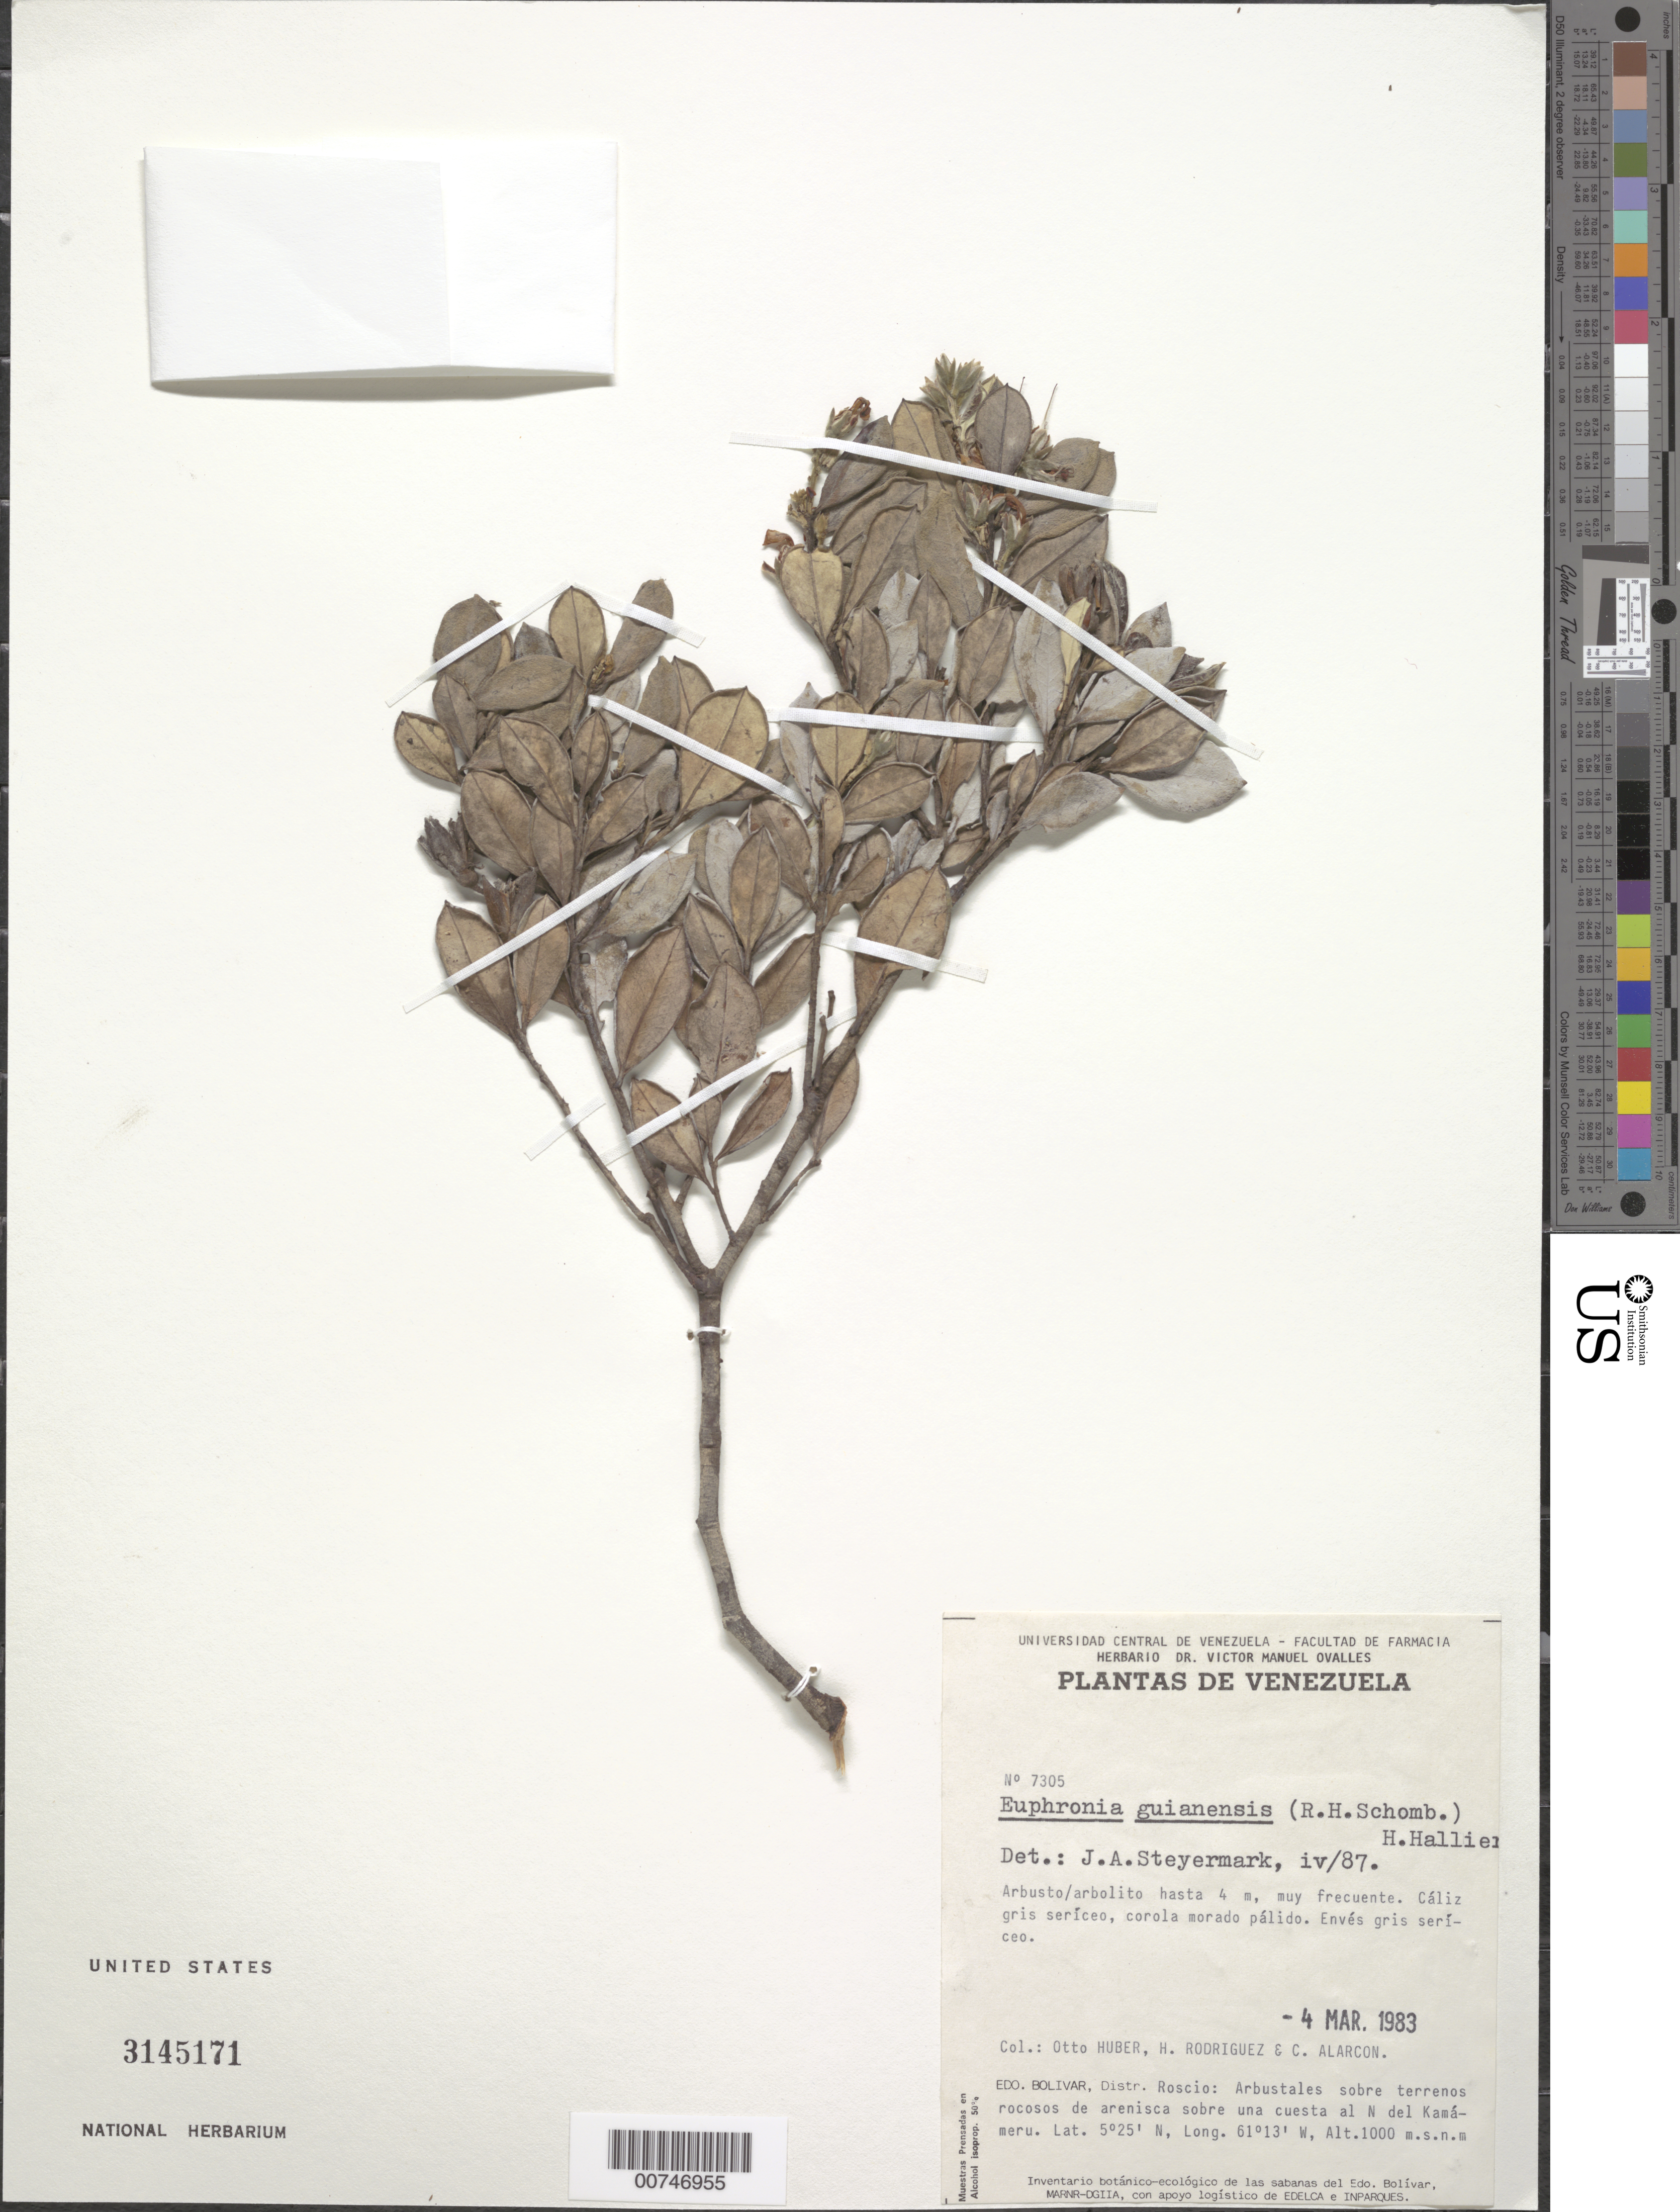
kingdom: Plantae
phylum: Tracheophyta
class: Magnoliopsida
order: Malpighiales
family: Euphroniaceae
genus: Euphronia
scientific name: Euphronia guianensis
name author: (R.H. Schomb.) Hallier f.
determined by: Steyermark, Julian A., (VEN)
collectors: O. Huber, H. Rodriguez & C. Alarcon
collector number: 7305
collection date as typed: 4-Mar-83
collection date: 1983-03-04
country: Venezuela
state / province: Bolívar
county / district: Roscio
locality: Kamá-meru, N of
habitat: Arbustales sobre terrenos rocosos de arenisca sobre una cuesta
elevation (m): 1000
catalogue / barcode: US 3145171